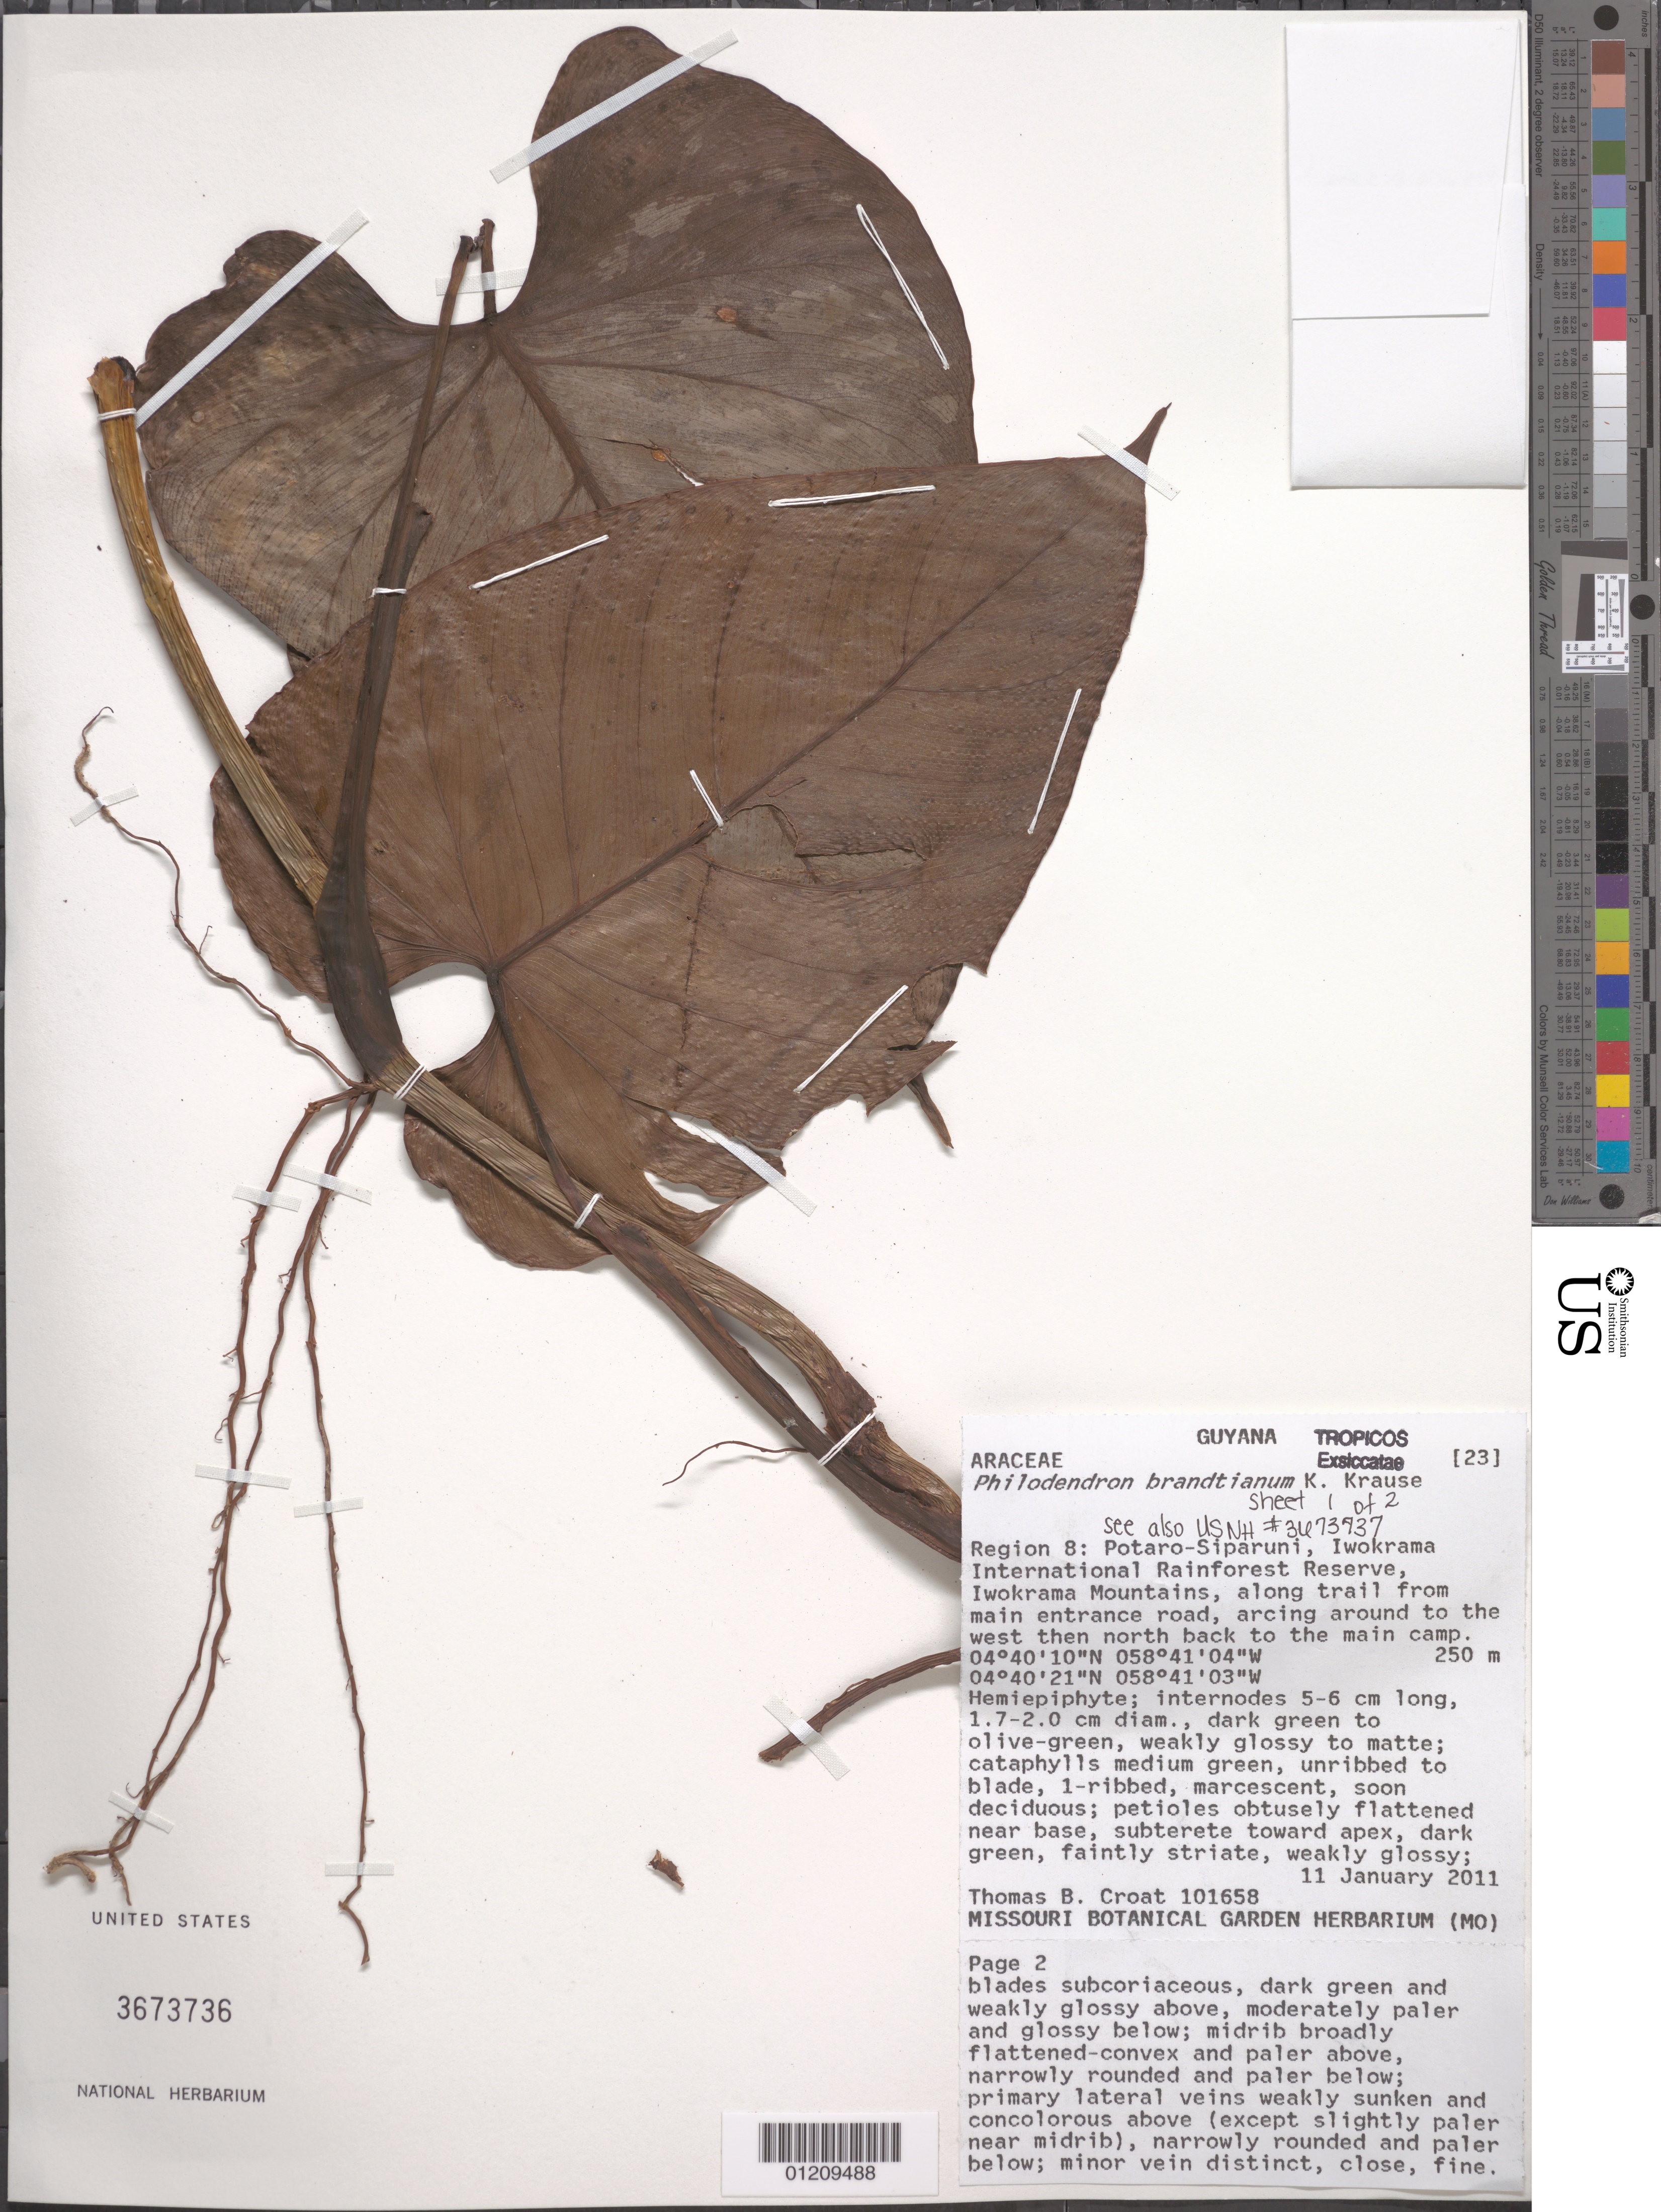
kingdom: Plantae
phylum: Tracheophyta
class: Liliopsida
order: Alismatales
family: Araceae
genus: Philodendron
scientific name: Philodendron brandtianum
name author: K. Krause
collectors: T. B. Croat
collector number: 101658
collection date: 2011-01-11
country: Guyana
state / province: Potaro-Siparuni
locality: Iwokrama International Rainforest Reserve, Iwokrama Mountains, along trail from main entrance road, aarcing around to the west then north back to the main camp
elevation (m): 250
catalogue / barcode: US 3673736